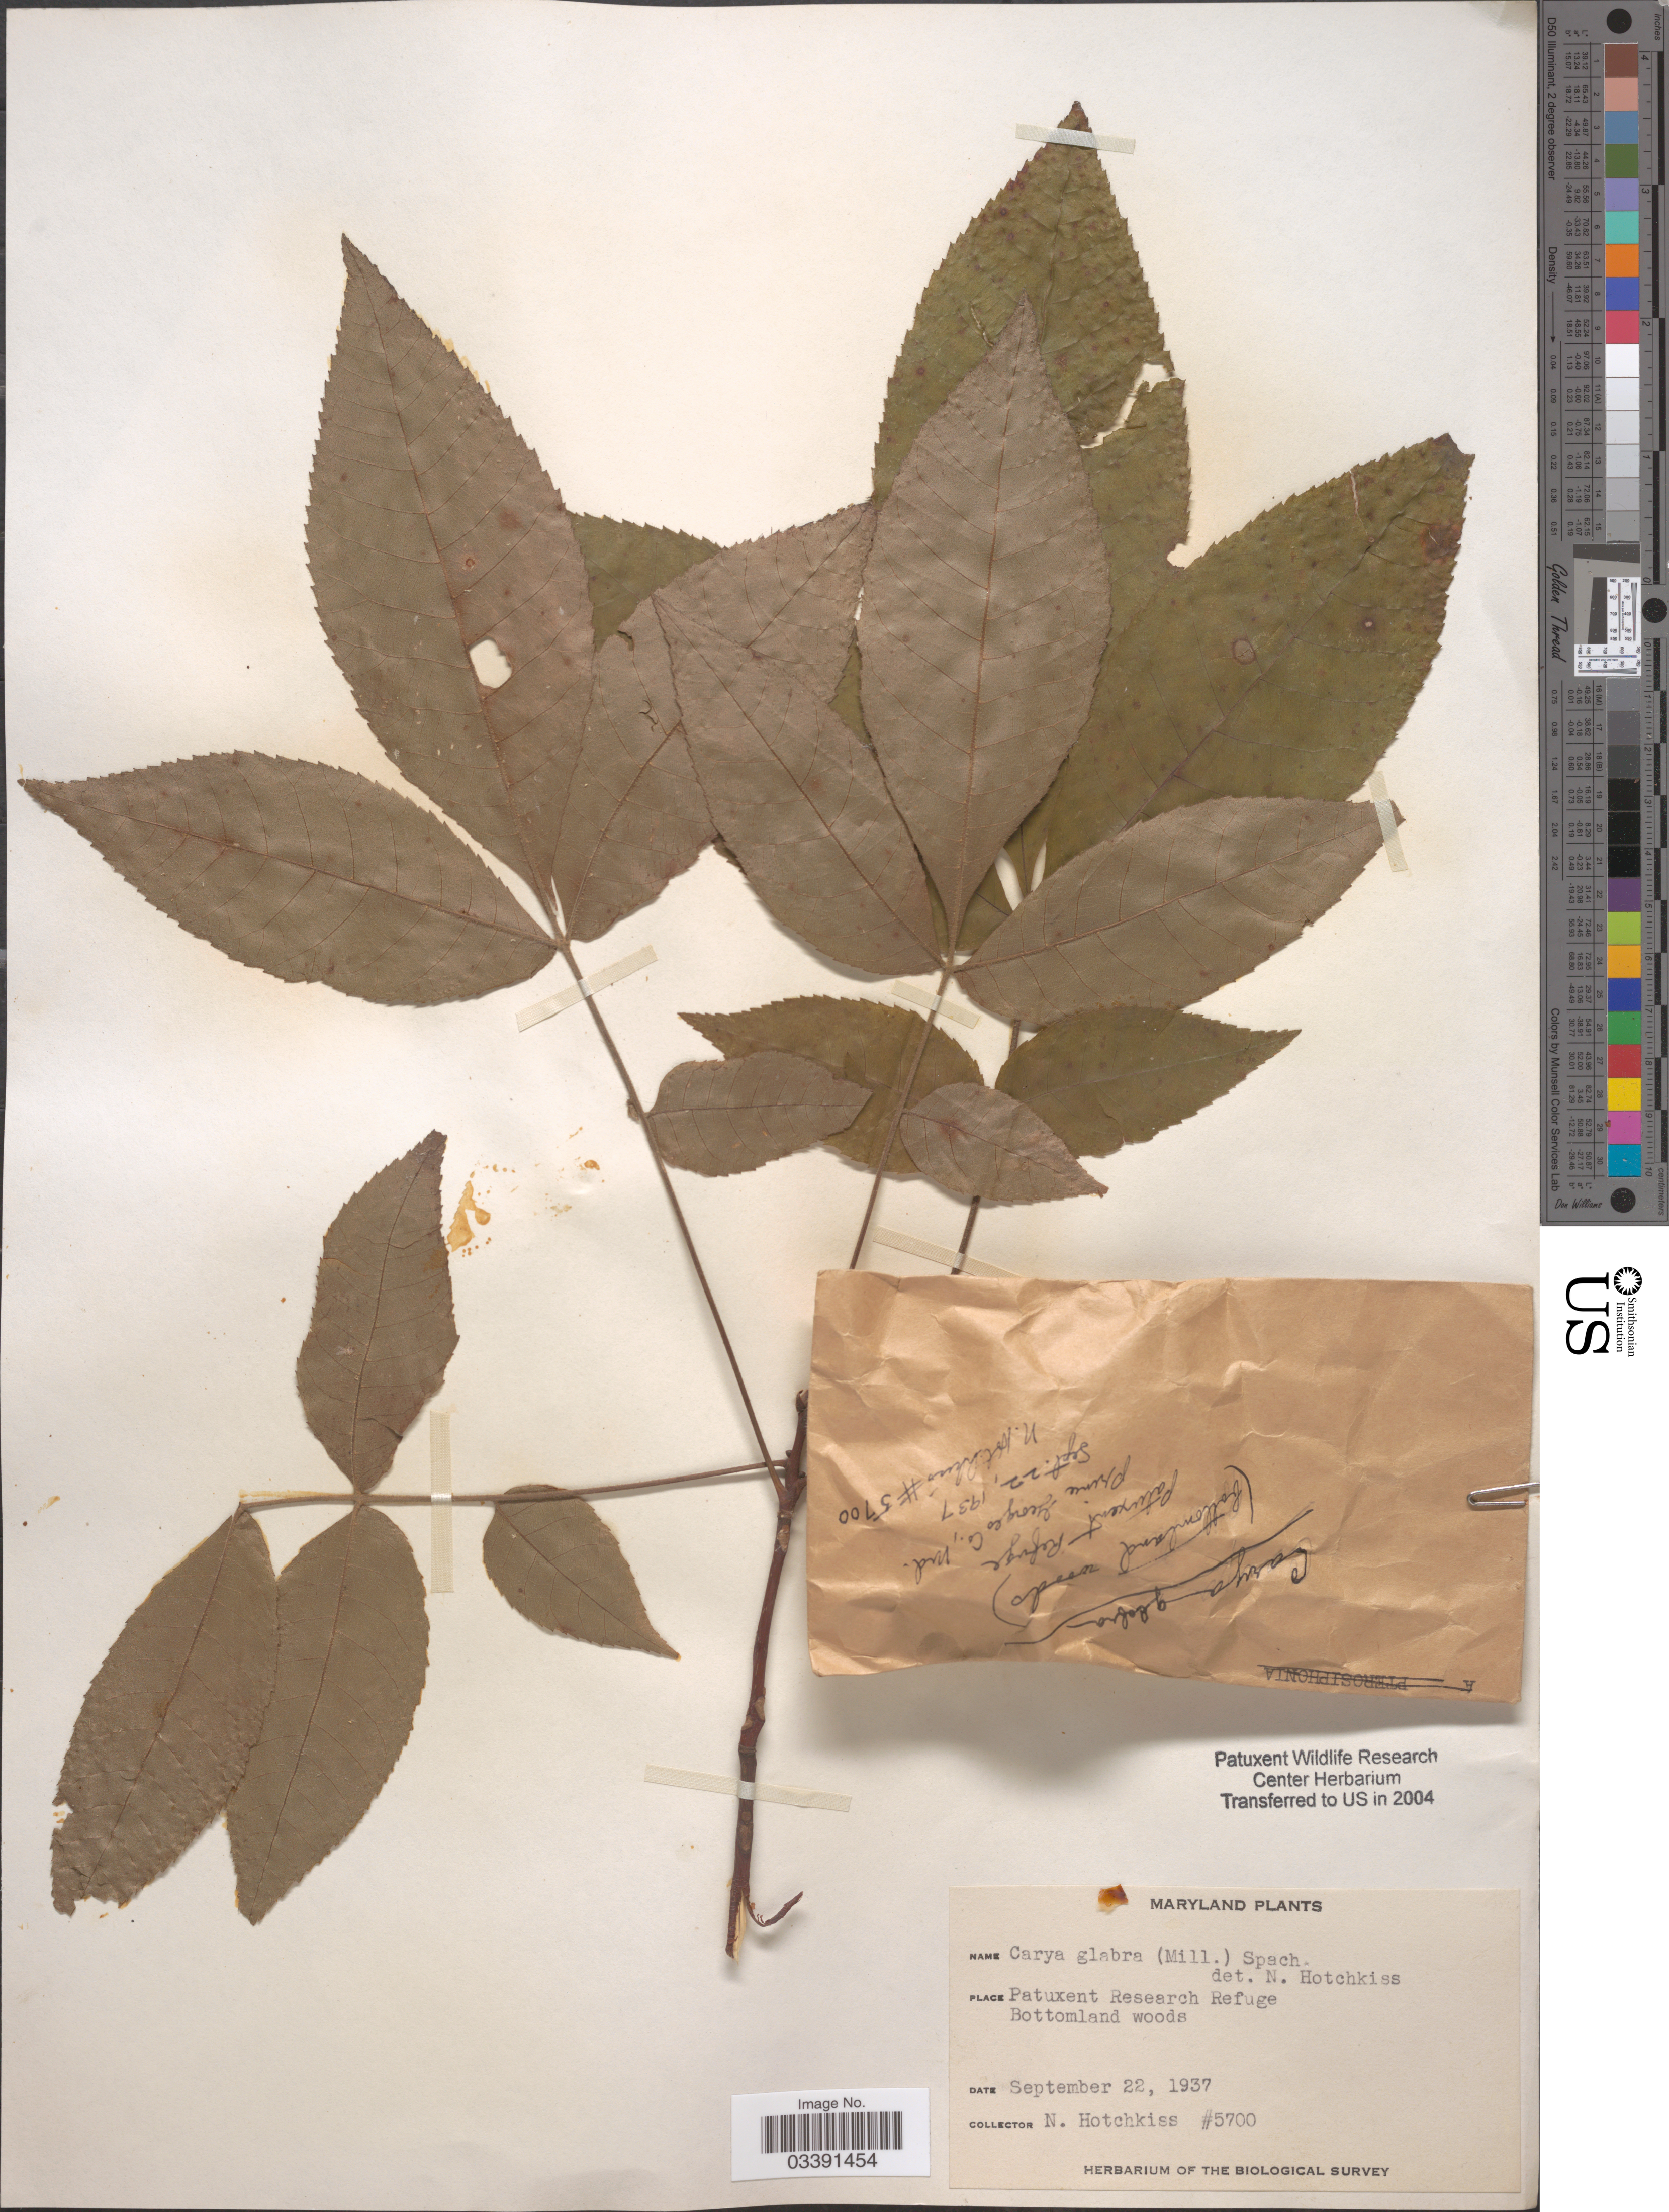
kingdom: Plantae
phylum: Tracheophyta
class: Magnoliopsida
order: Fagales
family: Juglandaceae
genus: Carya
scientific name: Carya glabra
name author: (Mill.) Sweet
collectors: N. Hotchkiss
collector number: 5700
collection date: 1937-09-22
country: United States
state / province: Maryland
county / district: Prince George's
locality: Patuxent Research Refuge. Bottomland woods.